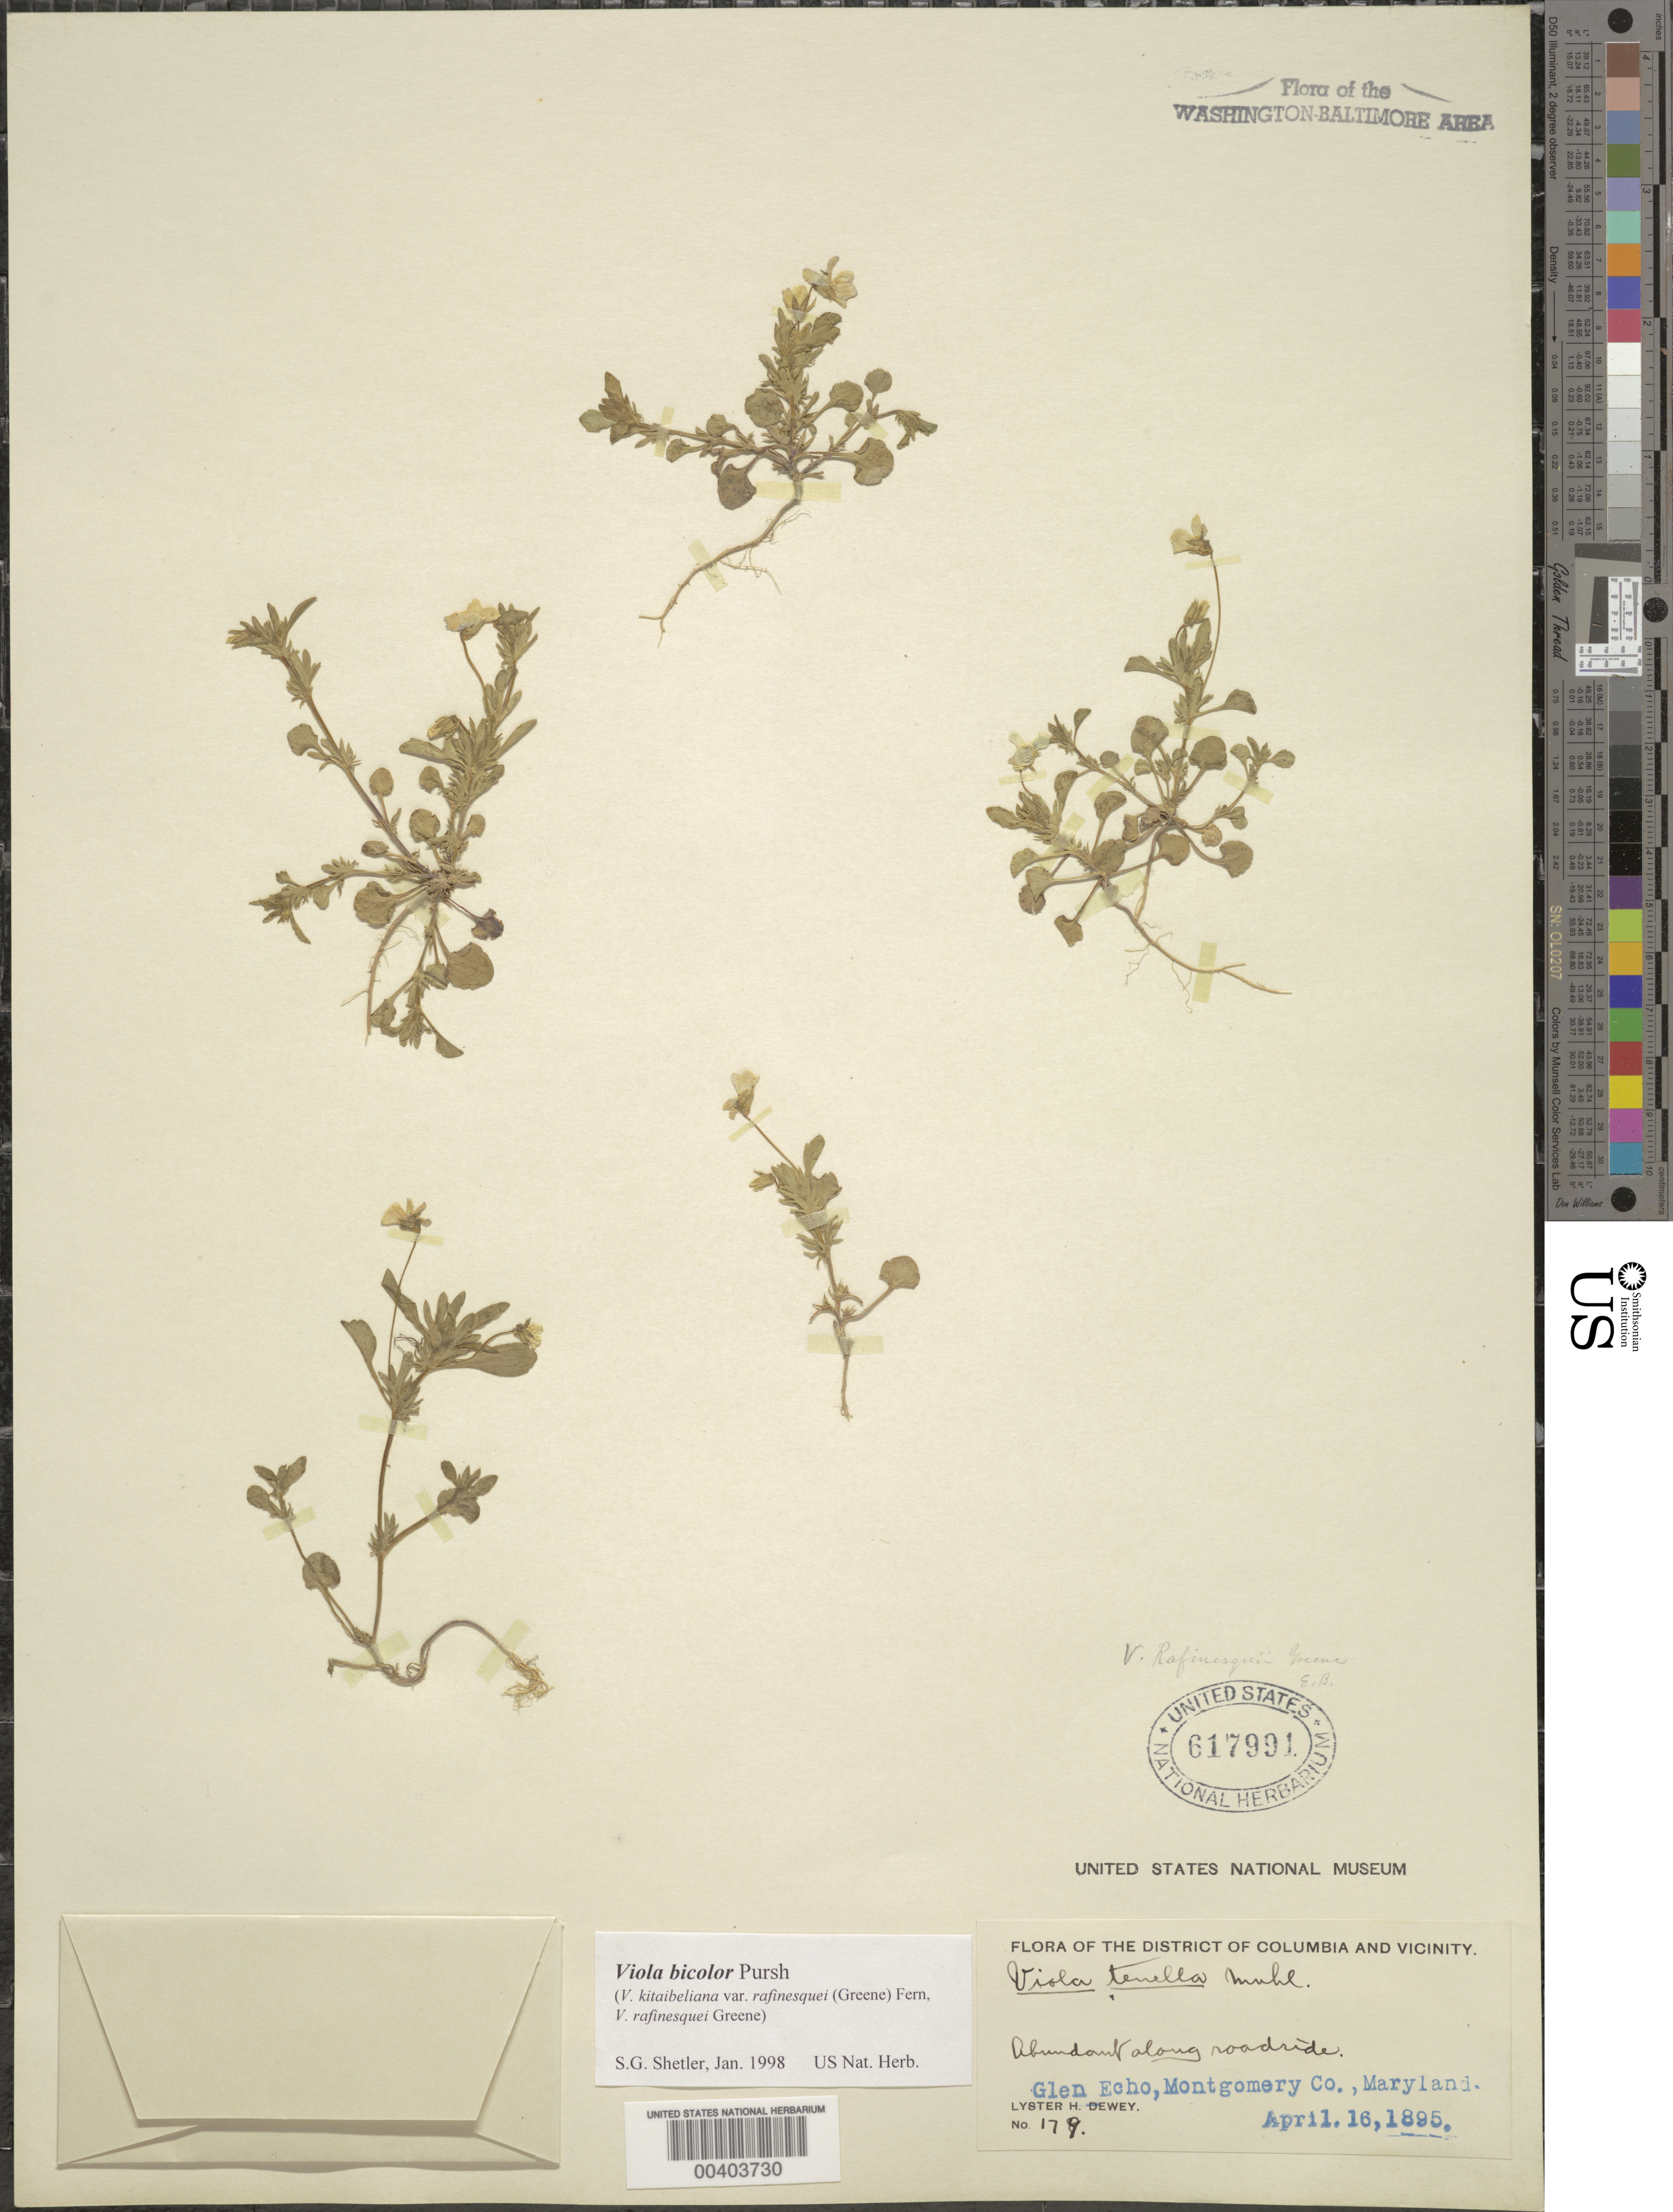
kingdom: Plantae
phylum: Tracheophyta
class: Magnoliopsida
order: Malpighiales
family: Violaceae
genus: Viola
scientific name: Viola bicolor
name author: Pursh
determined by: Shetler, Stanwyn G., (US), NMNH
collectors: L. H. Dewey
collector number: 179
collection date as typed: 16 Apr 1895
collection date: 1895-04-16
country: United States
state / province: Maryland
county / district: Montgomery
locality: Glen Echo C. & O. Canal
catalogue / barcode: US 617991